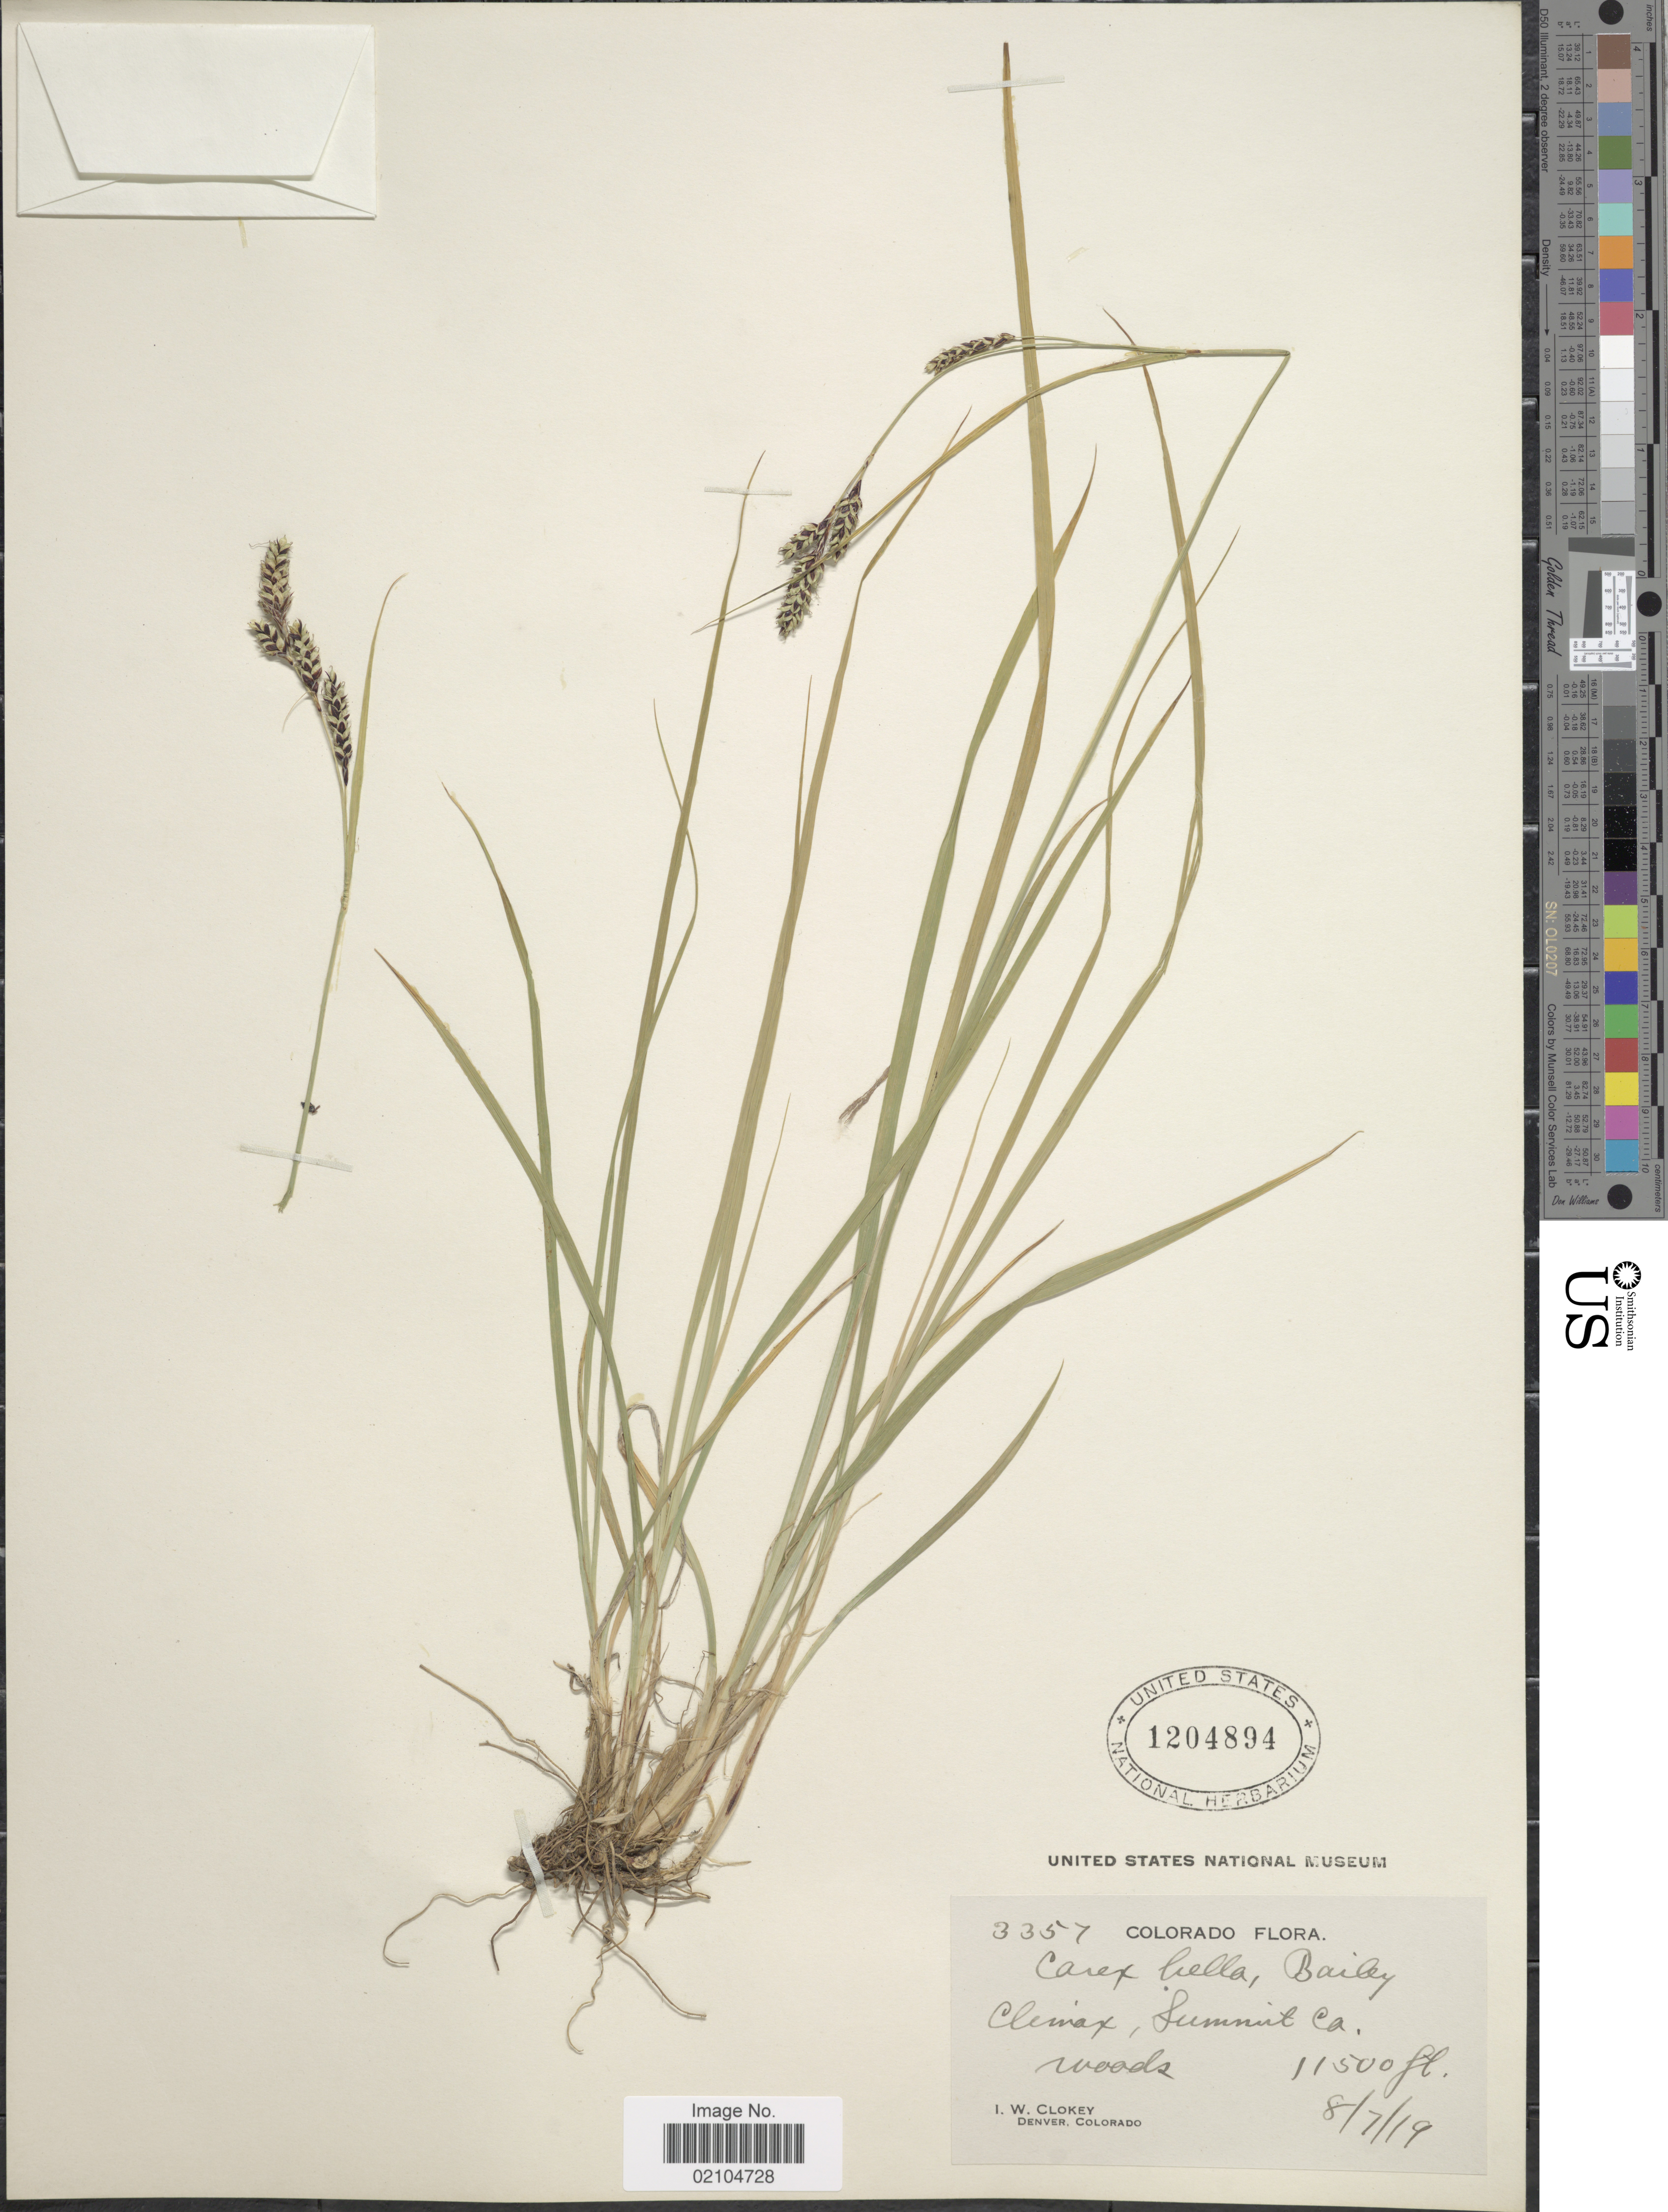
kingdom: Plantae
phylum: Tracheophyta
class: Liliopsida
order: Poales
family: Cyperaceae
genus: Carex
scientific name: Carex bella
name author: L.H. Bailey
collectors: I. W. Clokey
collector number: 3357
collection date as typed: Transcribed d/m/y: 7/8/19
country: United States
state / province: Colorado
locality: Climax, Summit Co.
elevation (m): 3505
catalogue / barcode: US 1204894